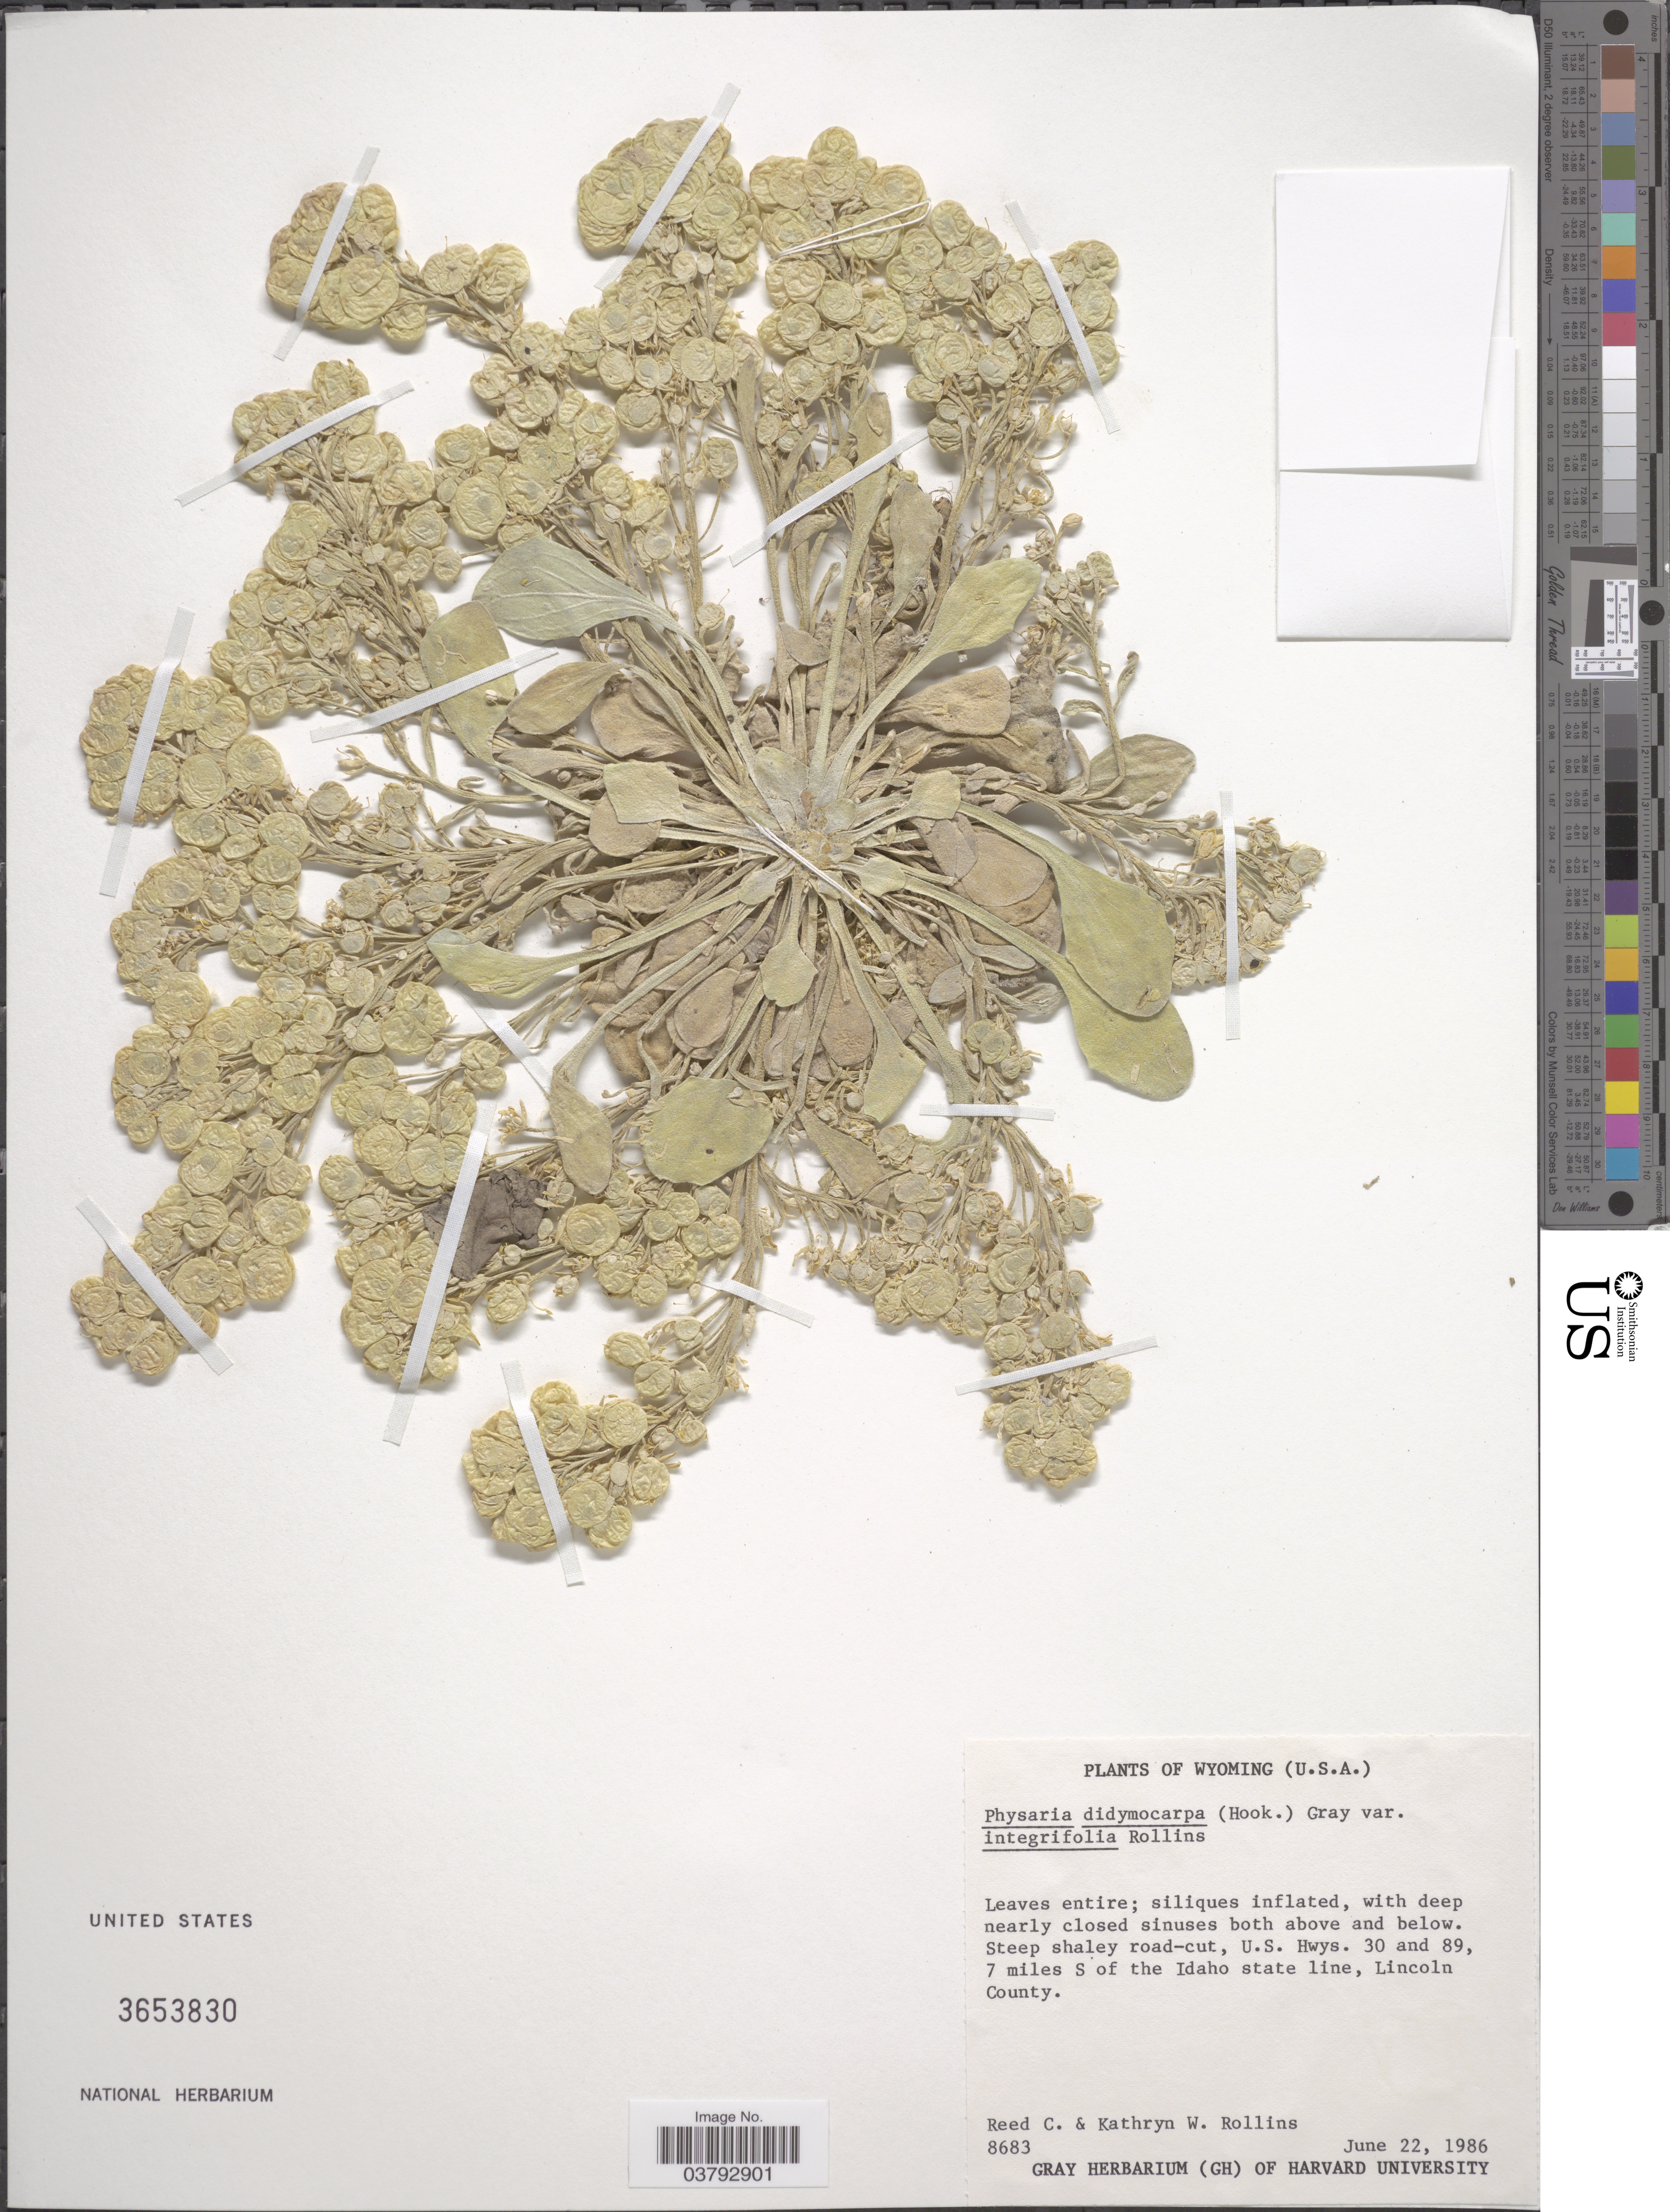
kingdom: Plantae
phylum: Tracheophyta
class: Magnoliopsida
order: Brassicales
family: Brassicaceae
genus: Physaria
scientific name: Physaria didymocarpa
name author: (Hook.) A. Gray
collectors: R. C. Rollins & K. W. Rollins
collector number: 8683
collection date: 1986-06-22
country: United States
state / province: Wyoming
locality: U.S. Hwys. 30 and 89, 7 miles S of the Idaho state line, Lincoln County.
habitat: steep shaly road-cut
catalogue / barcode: US 3653830